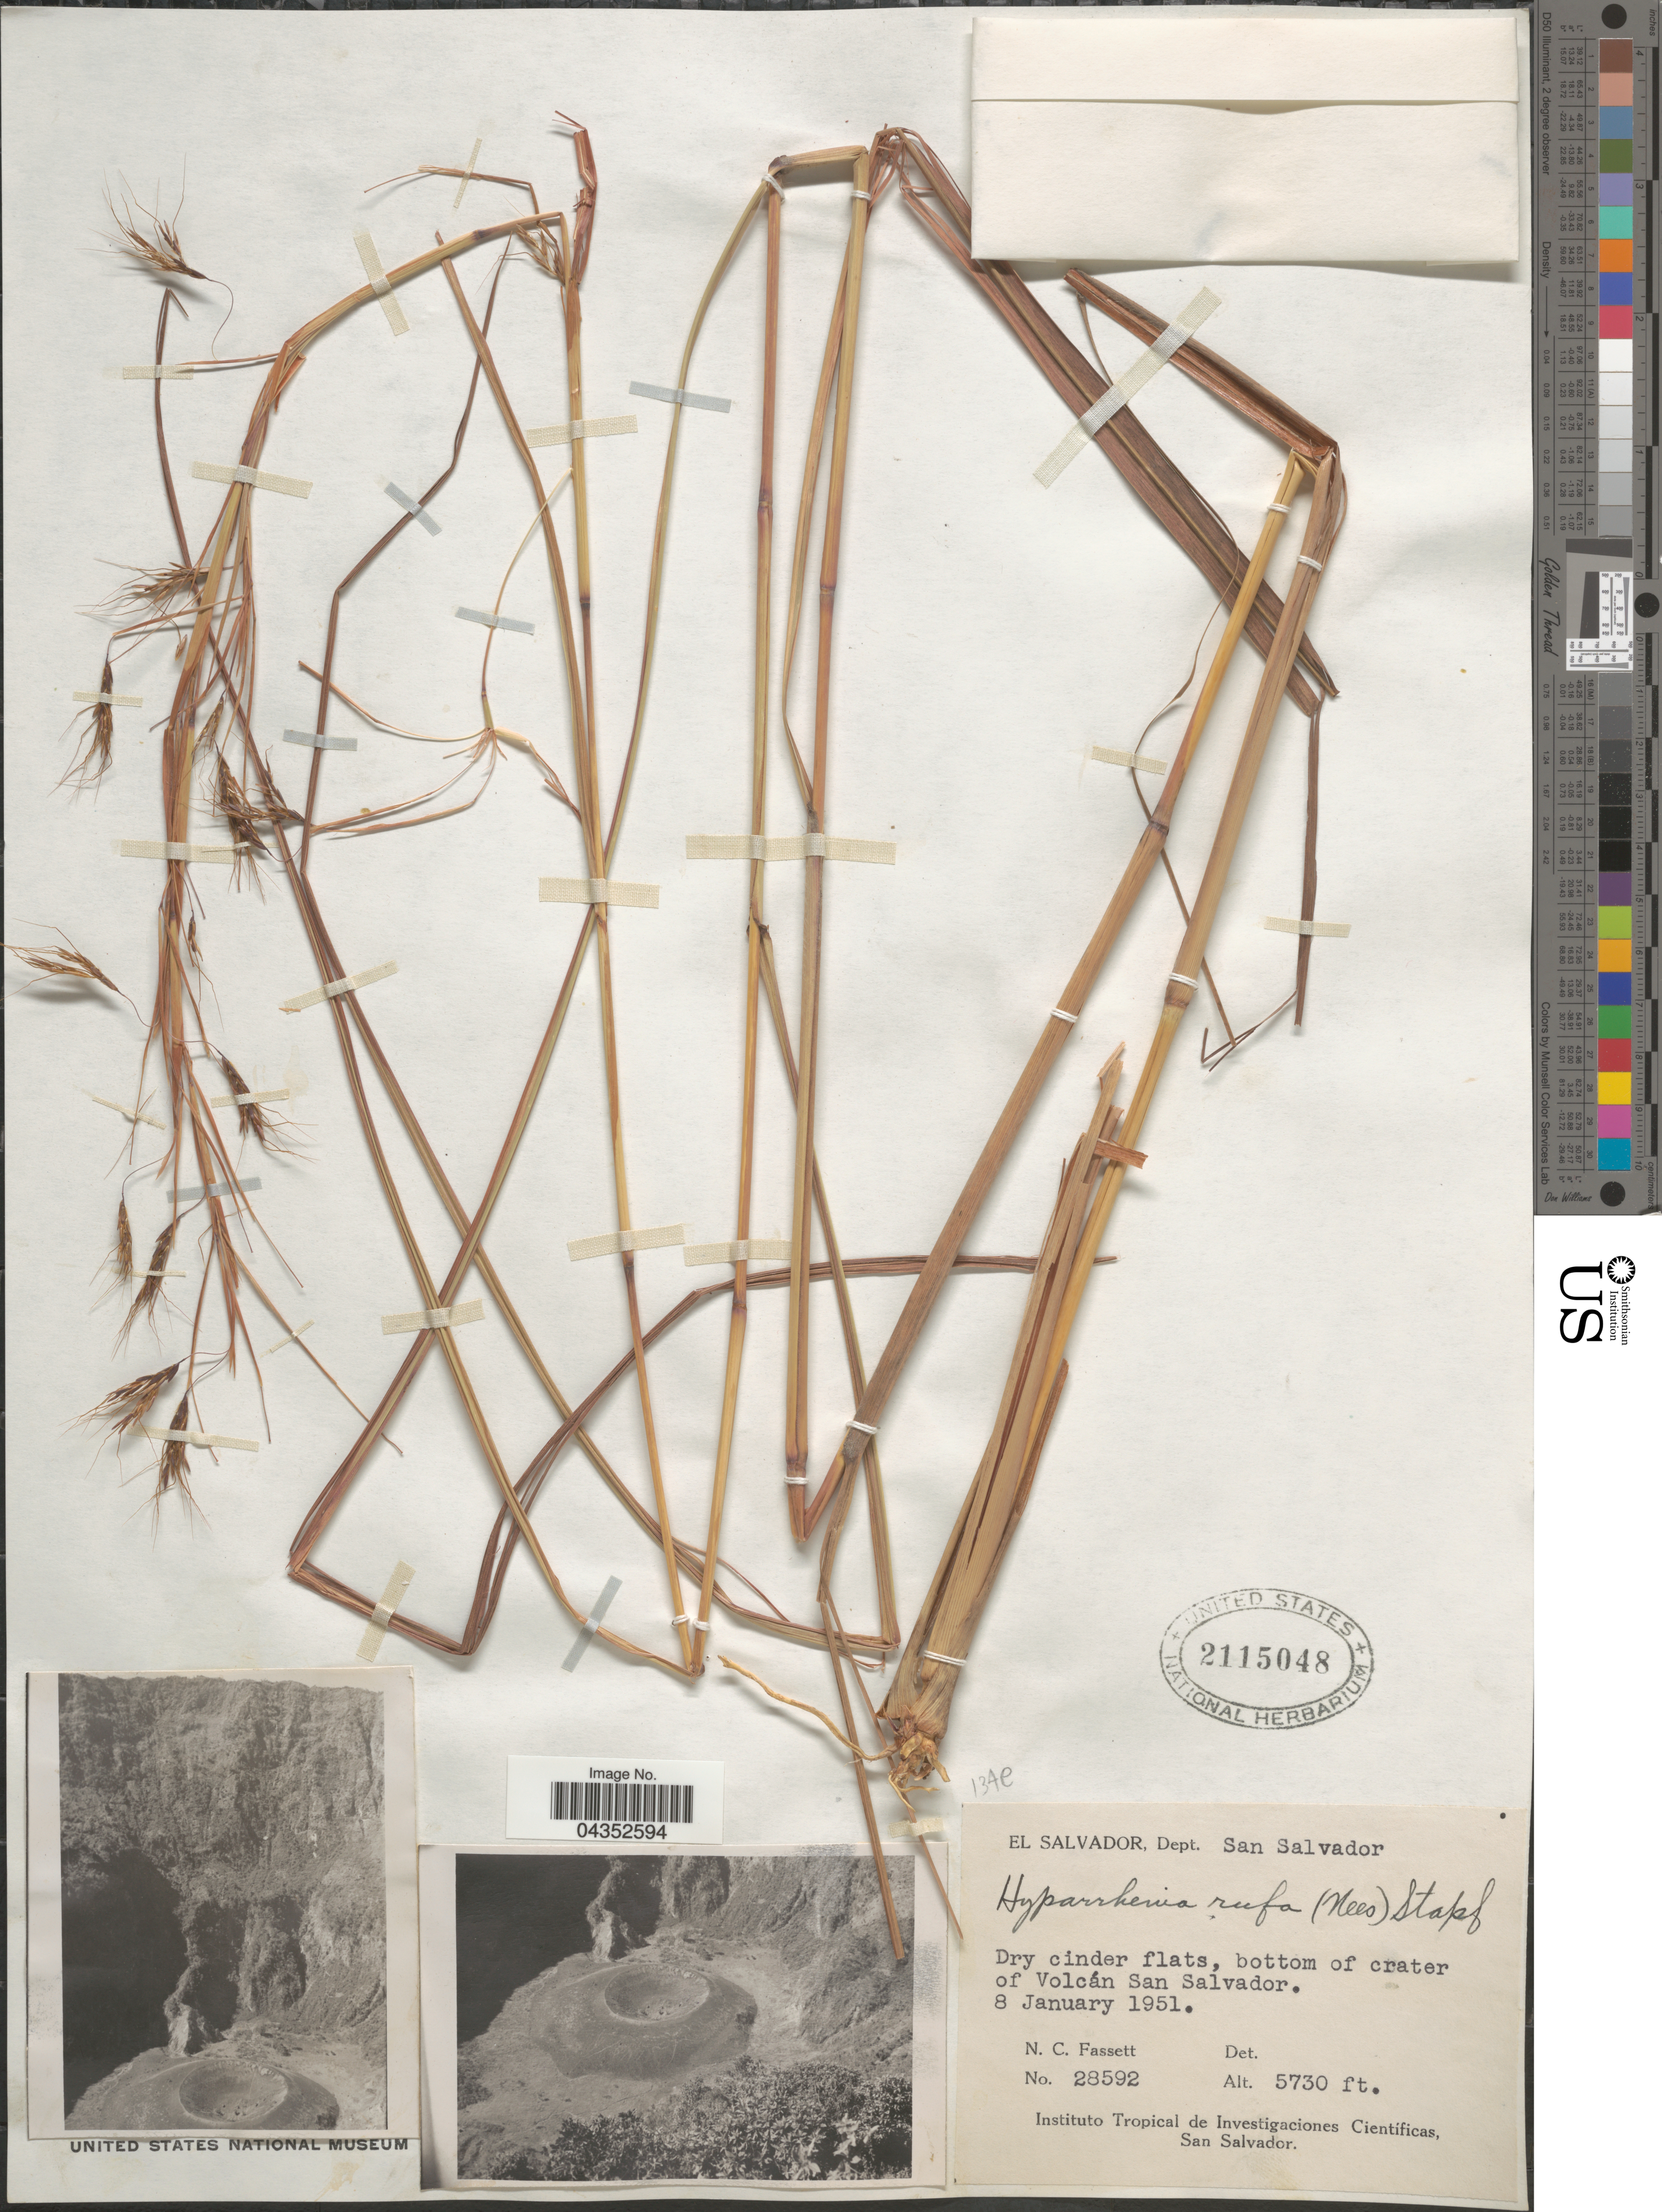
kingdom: Plantae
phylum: Tracheophyta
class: Liliopsida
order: Poales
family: Poaceae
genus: Hyparrhenia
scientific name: Hyparrhenia rufa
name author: (Nees) Stapf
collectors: N. C. Fassett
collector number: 28592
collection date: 1951-01-08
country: El Salvador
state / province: San Salvador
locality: Dept. San Salvador. Dry cinder flats, bottom of crater of Volcán San Salvador.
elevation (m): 1747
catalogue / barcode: US 2115048